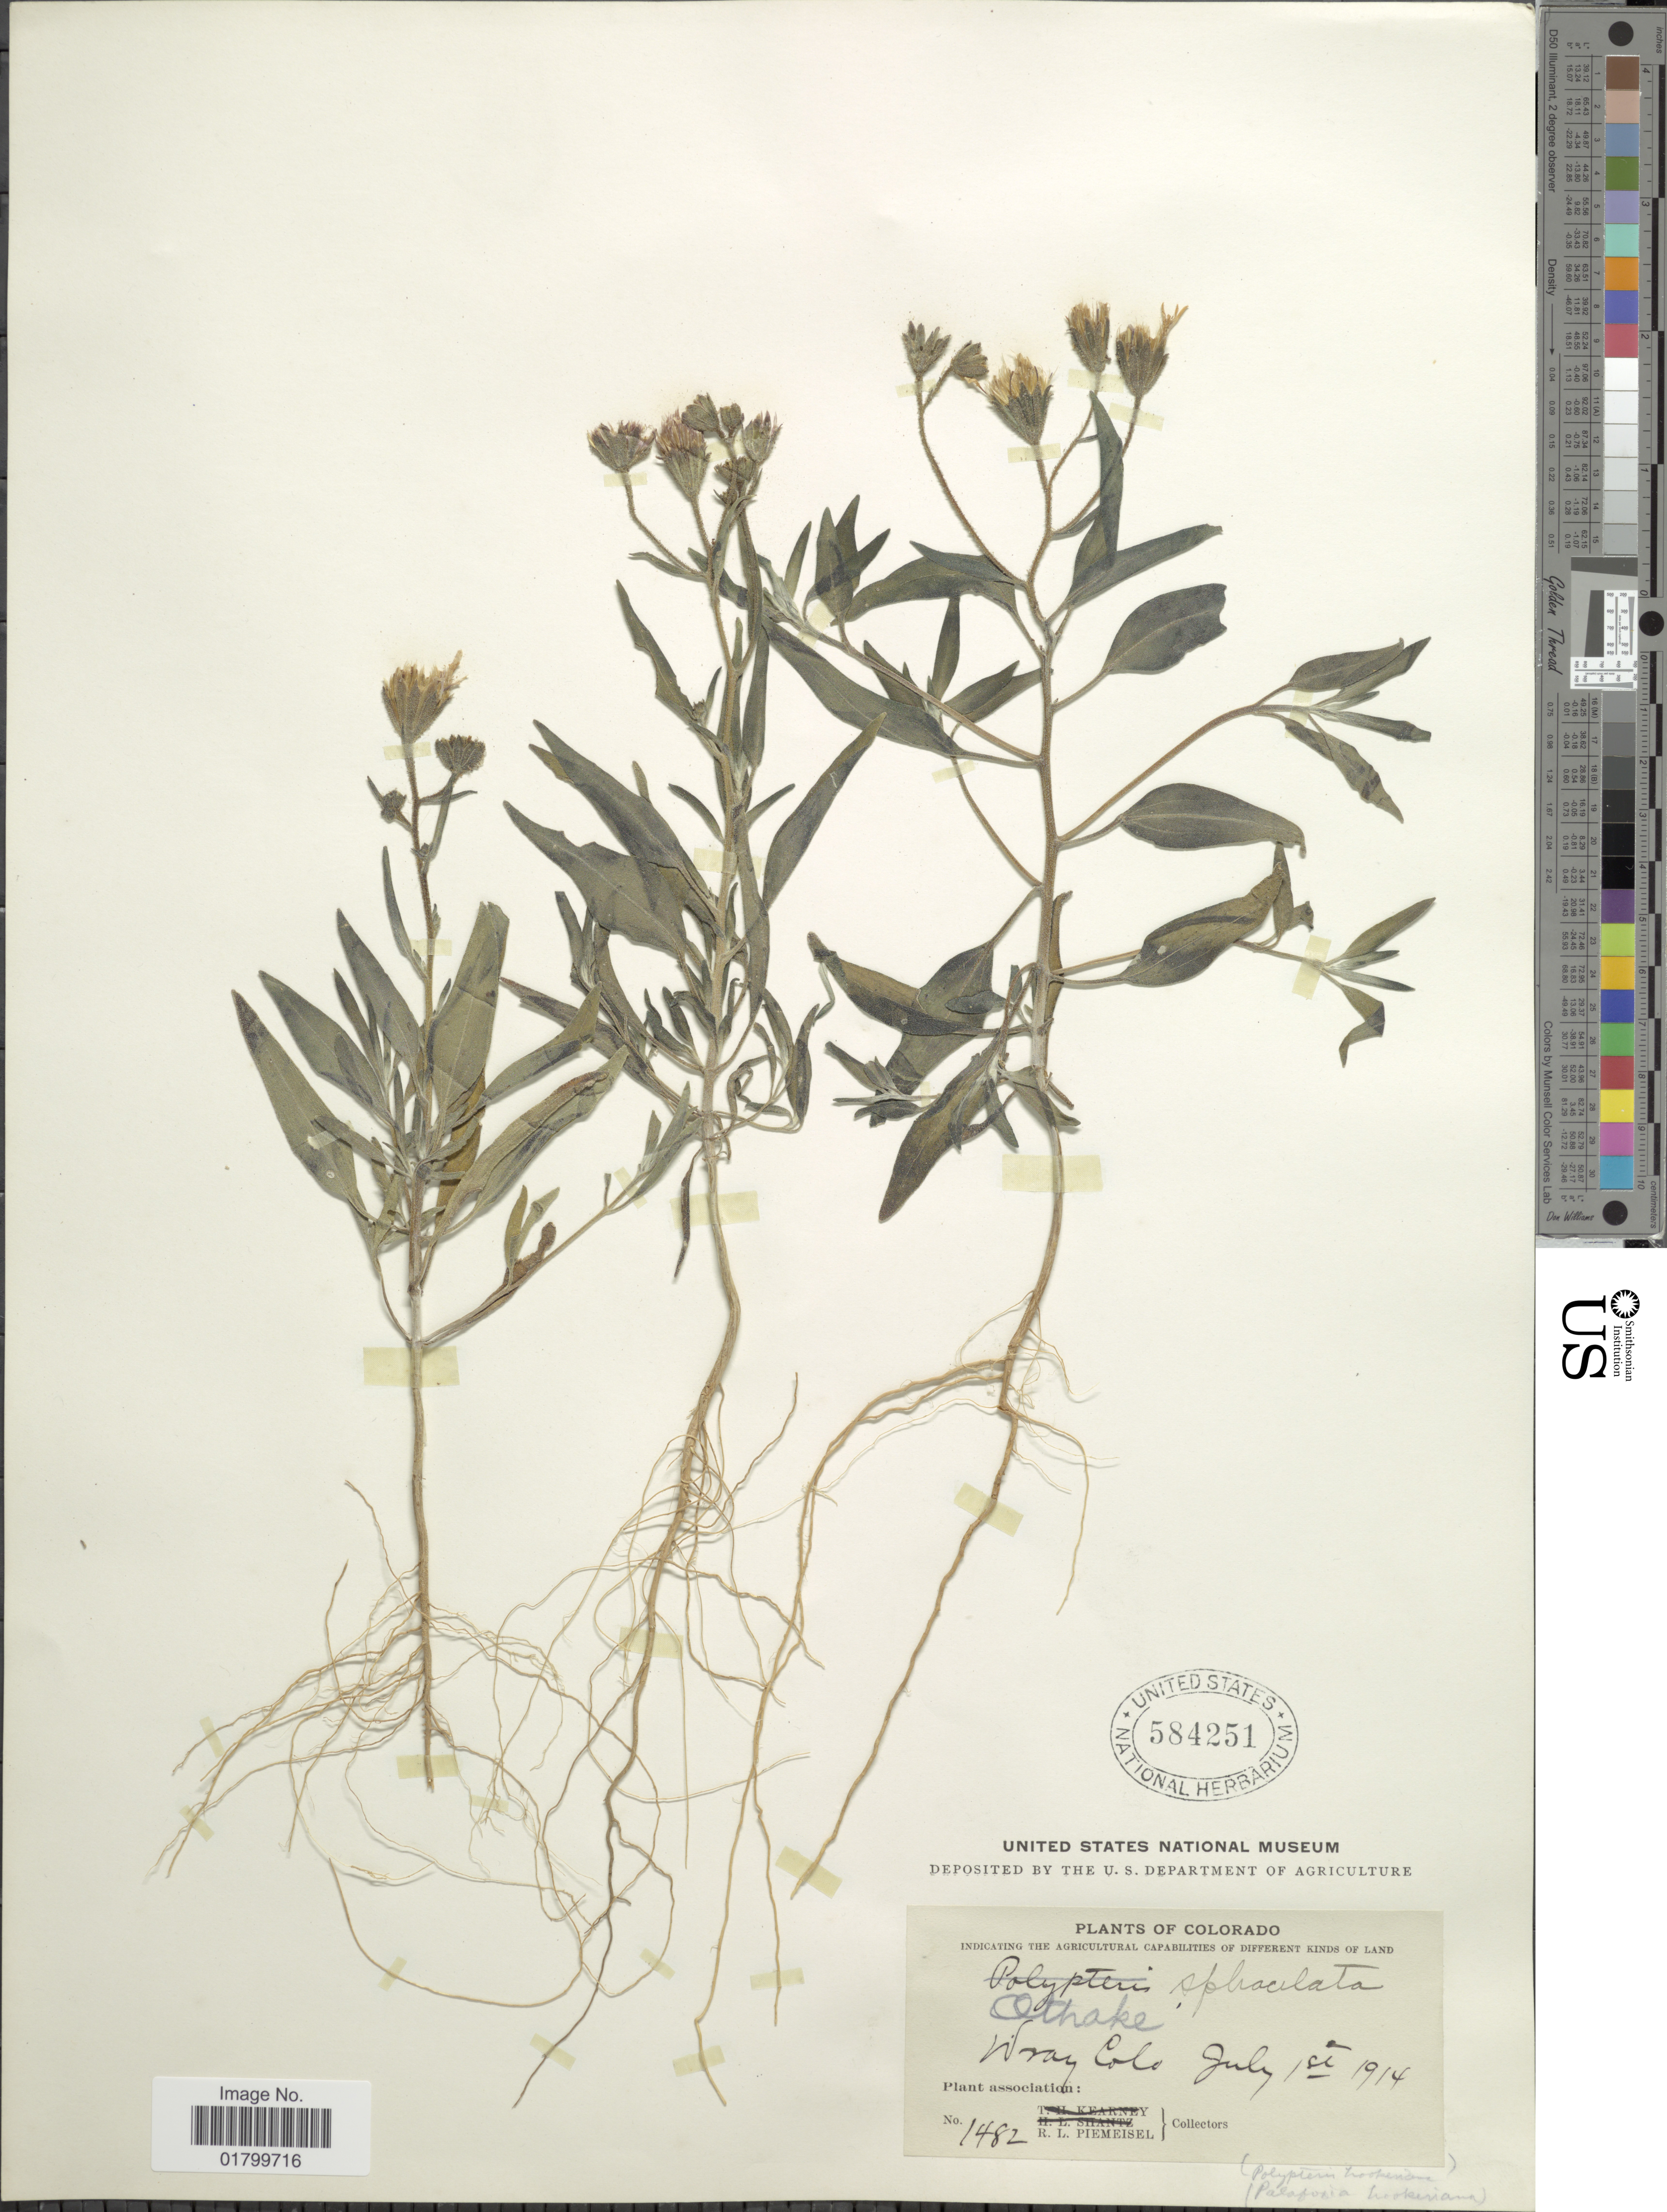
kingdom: Plantae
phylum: Tracheophyta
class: Magnoliopsida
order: Asterales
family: Asteraceae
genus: Palafoxia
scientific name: Palafoxia sphacelata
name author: (Nutt. ex Torr.) Cory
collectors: R. L. Piemeisel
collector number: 1482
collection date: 1914-07-01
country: United States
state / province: Colorado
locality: Wray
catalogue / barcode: US 584251